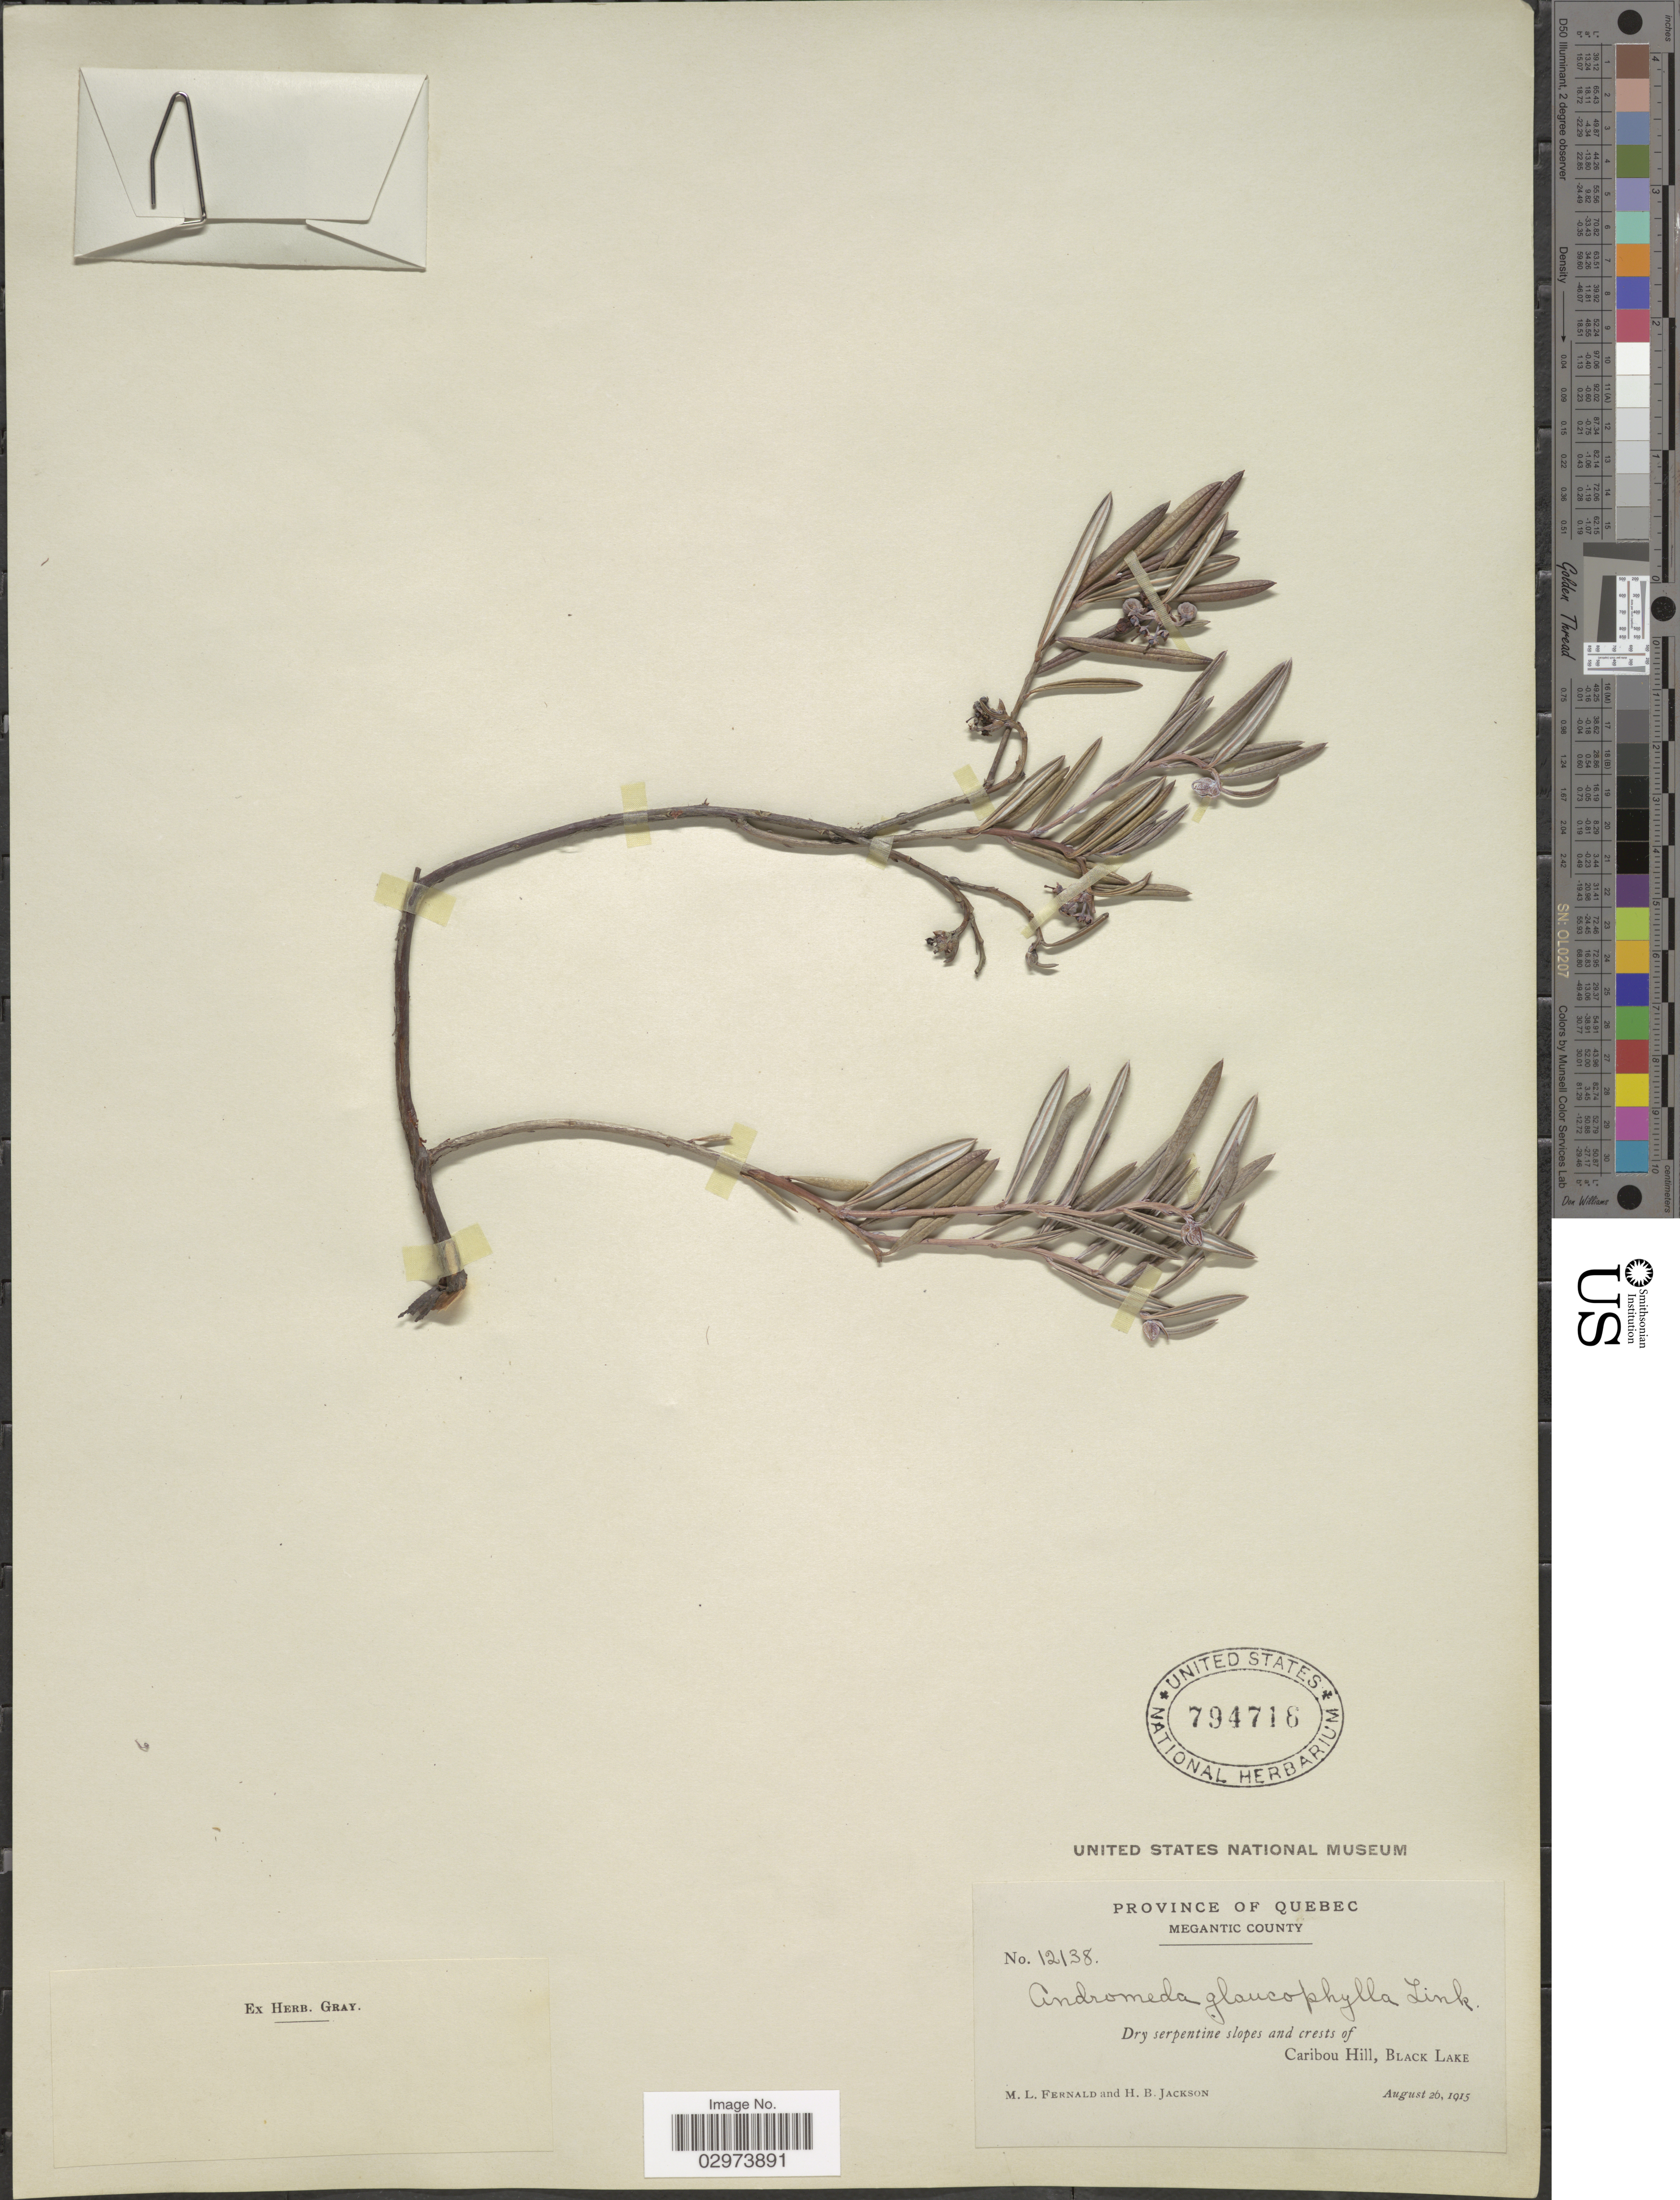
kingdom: Plantae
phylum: Tracheophyta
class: Magnoliopsida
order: Ericales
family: Ericaceae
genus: Andromeda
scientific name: Andromeda polifolia var. latifolia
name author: Aiton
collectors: M. L. Fernald & H. Jackson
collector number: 12138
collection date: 1915-08-26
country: Canada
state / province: Quebec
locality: Megantic County. Dry serpentine slopes and crests of Caribou Hill, Black Lake.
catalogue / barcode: US 794716